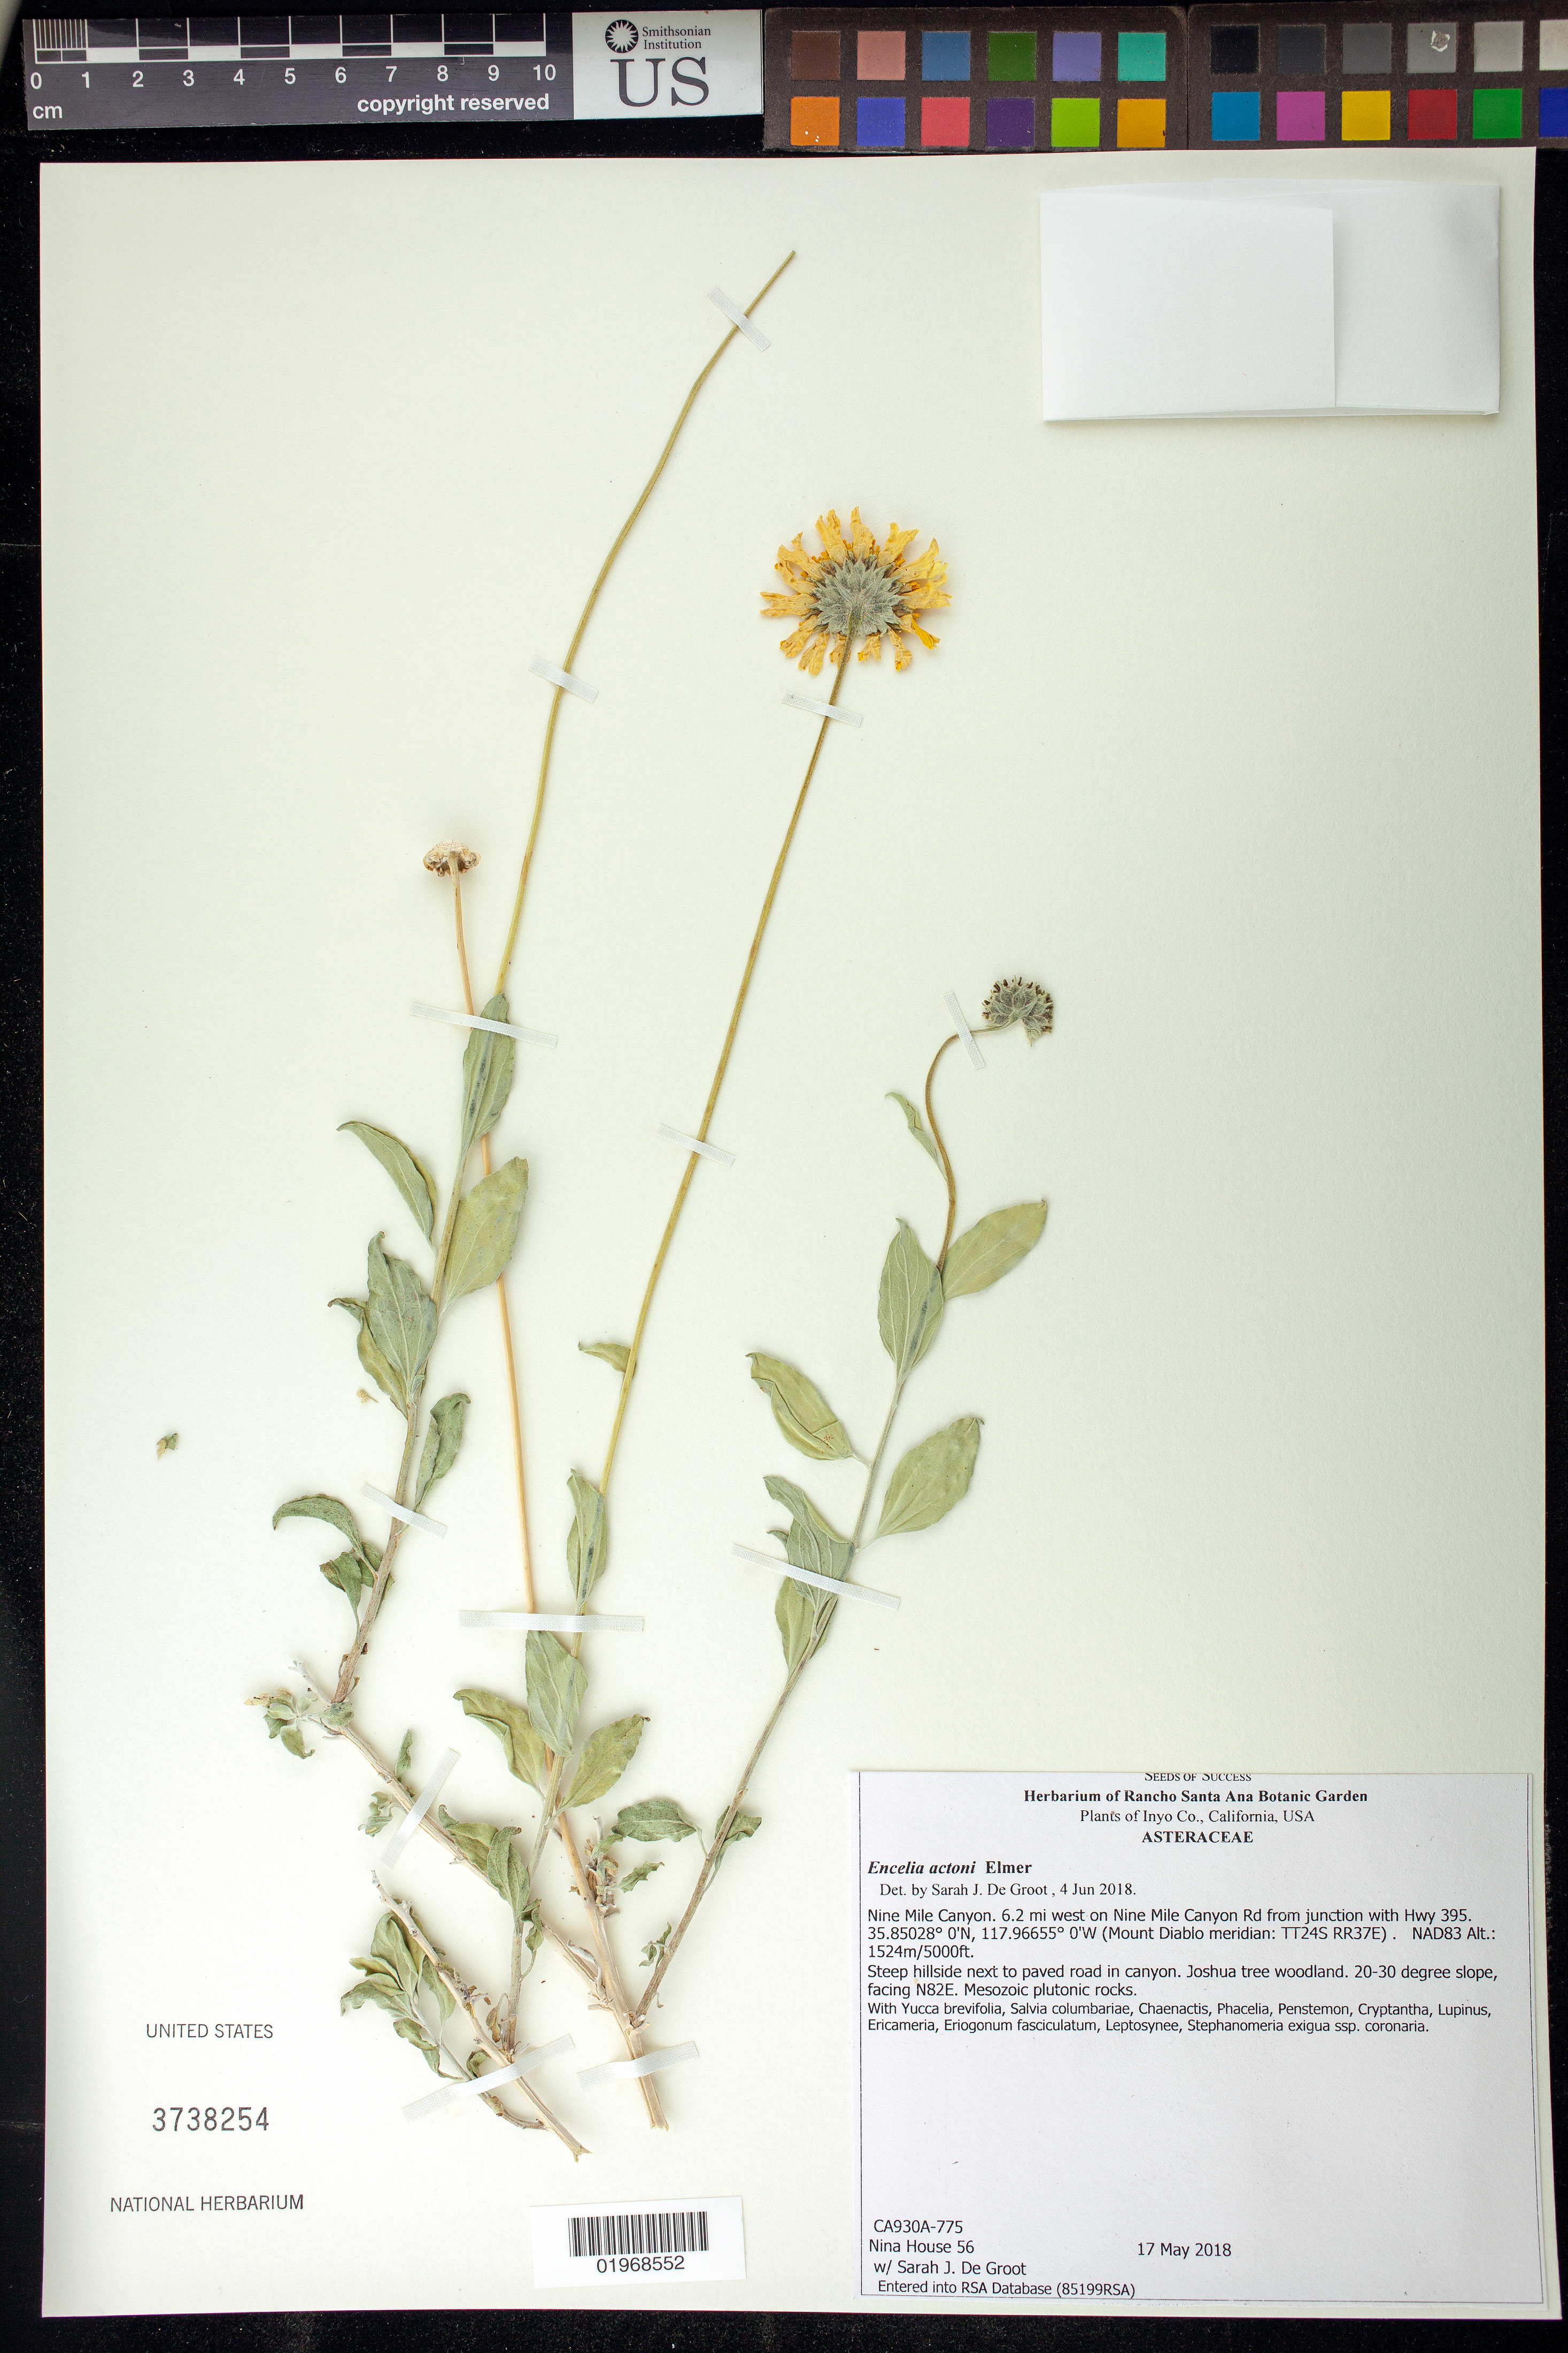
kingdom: Plantae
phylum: Tracheophyta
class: Magnoliopsida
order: Asterales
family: Asteraceae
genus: Encelia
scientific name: Encelia actoni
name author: Elmer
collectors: N. House & S. De Groot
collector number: CA930A-775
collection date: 2018-05-17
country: United States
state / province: California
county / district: Inyo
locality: Ridgecrest Field Office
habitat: Hillside. Joshua tree woodland.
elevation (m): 1440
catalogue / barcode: US 3738254